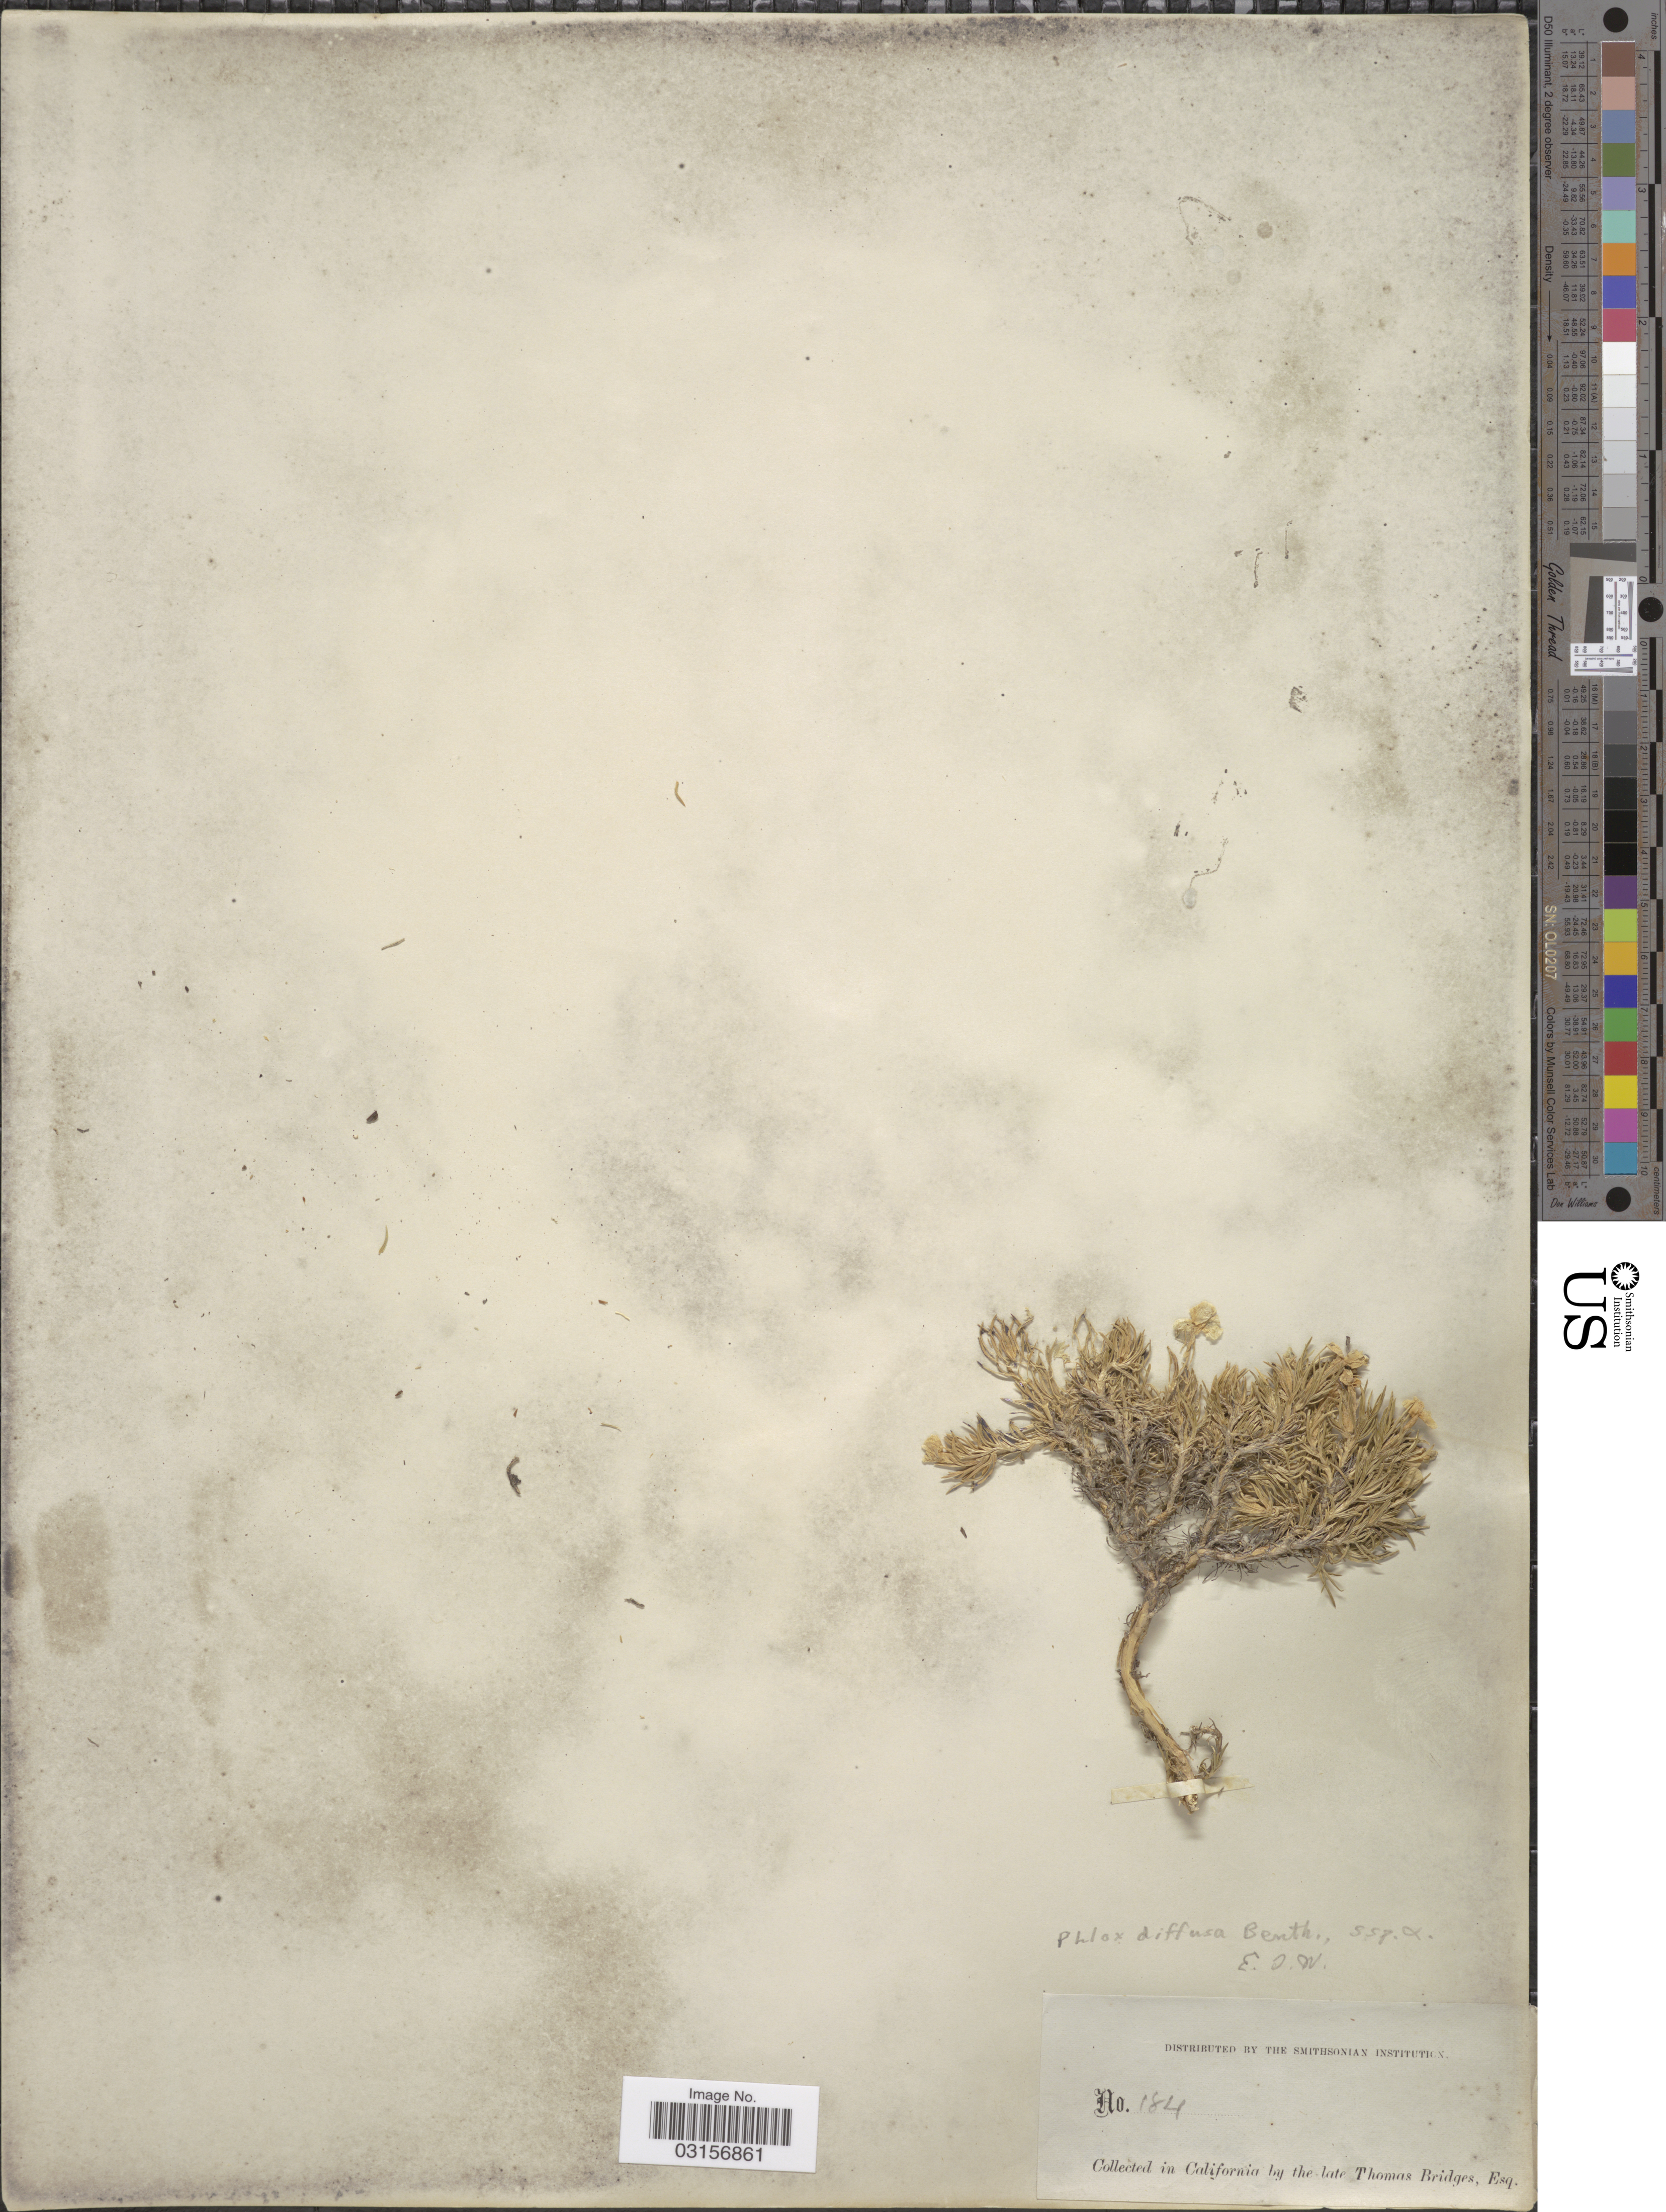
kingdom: Plantae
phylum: Tracheophyta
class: Magnoliopsida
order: Ericales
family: Polemoniaceae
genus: Phlox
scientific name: Phlox diffusa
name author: Benth.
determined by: Mayfield, M. H.; Ferguson, C. J.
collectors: T. Bridges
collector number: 184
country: United States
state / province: California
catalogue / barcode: US 103104